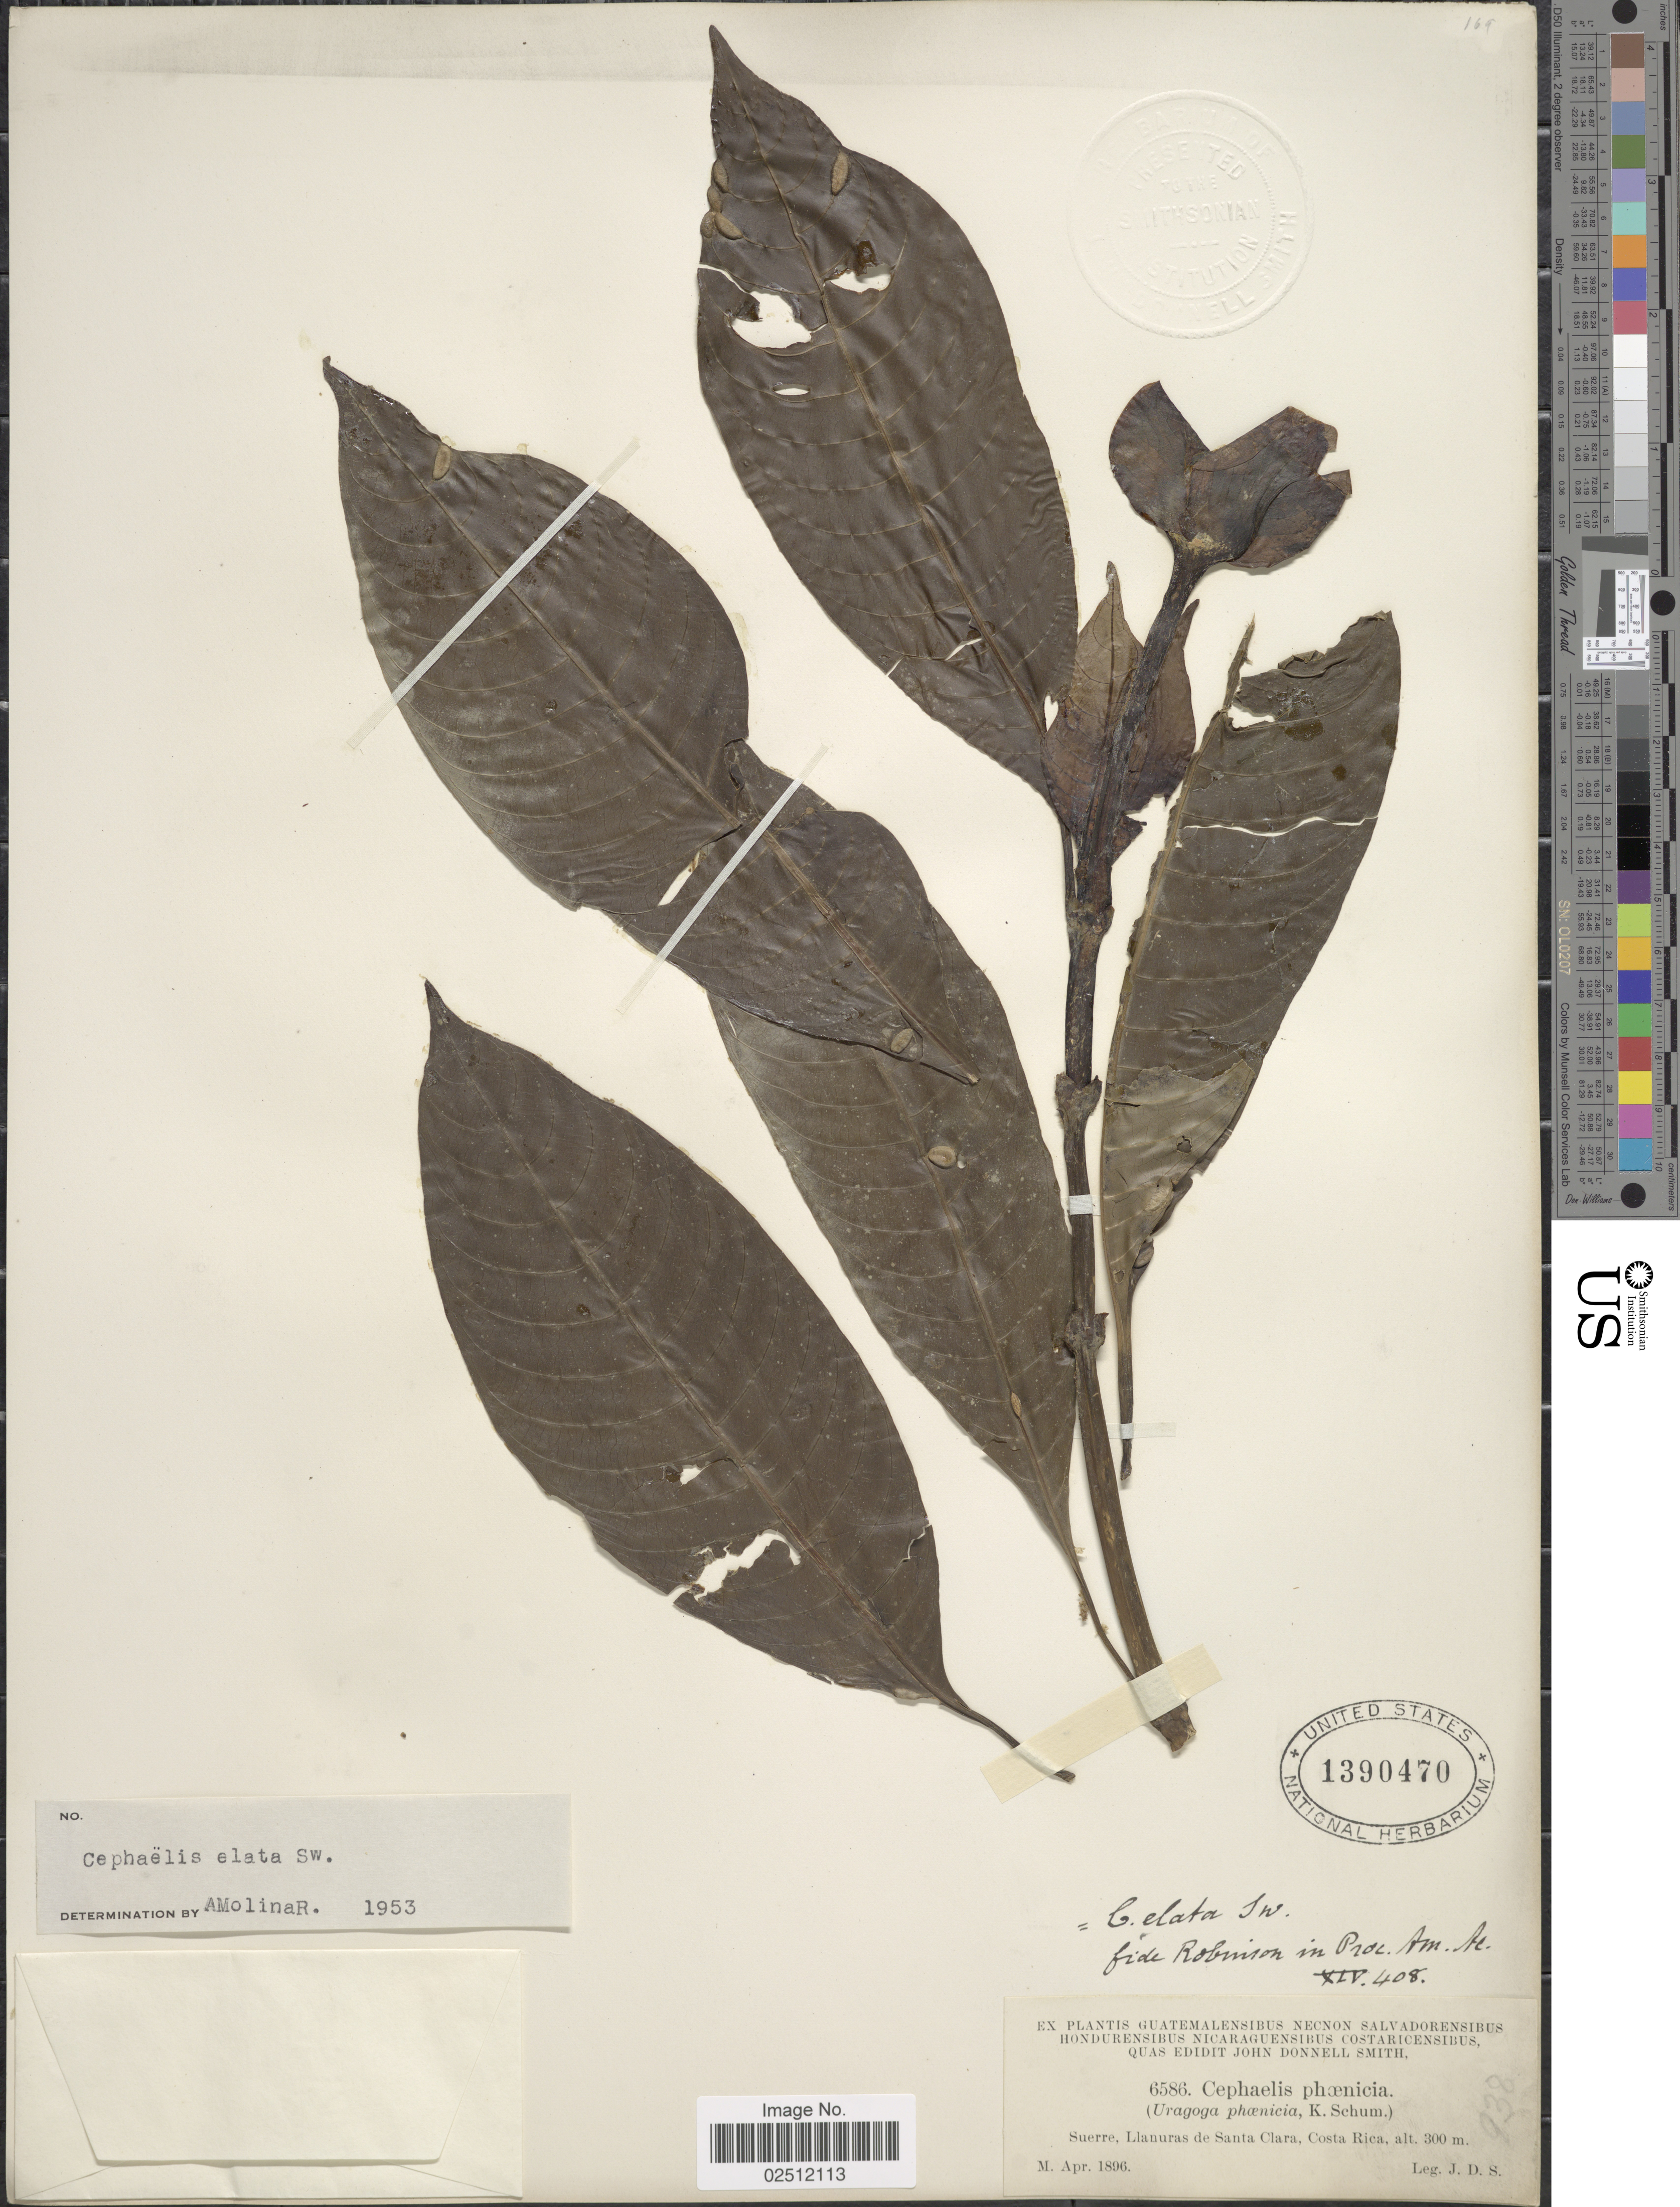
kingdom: Plantae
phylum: Tracheophyta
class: Magnoliopsida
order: Gentianales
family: Rubiaceae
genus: Psychotria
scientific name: Psychotria elata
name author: (Sw.) Hammel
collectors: J. Donnell Smith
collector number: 6586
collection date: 1896-04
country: Costa Rica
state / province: Limón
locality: Suerre, Llanuras de Santa Clara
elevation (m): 300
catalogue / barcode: US 1390470